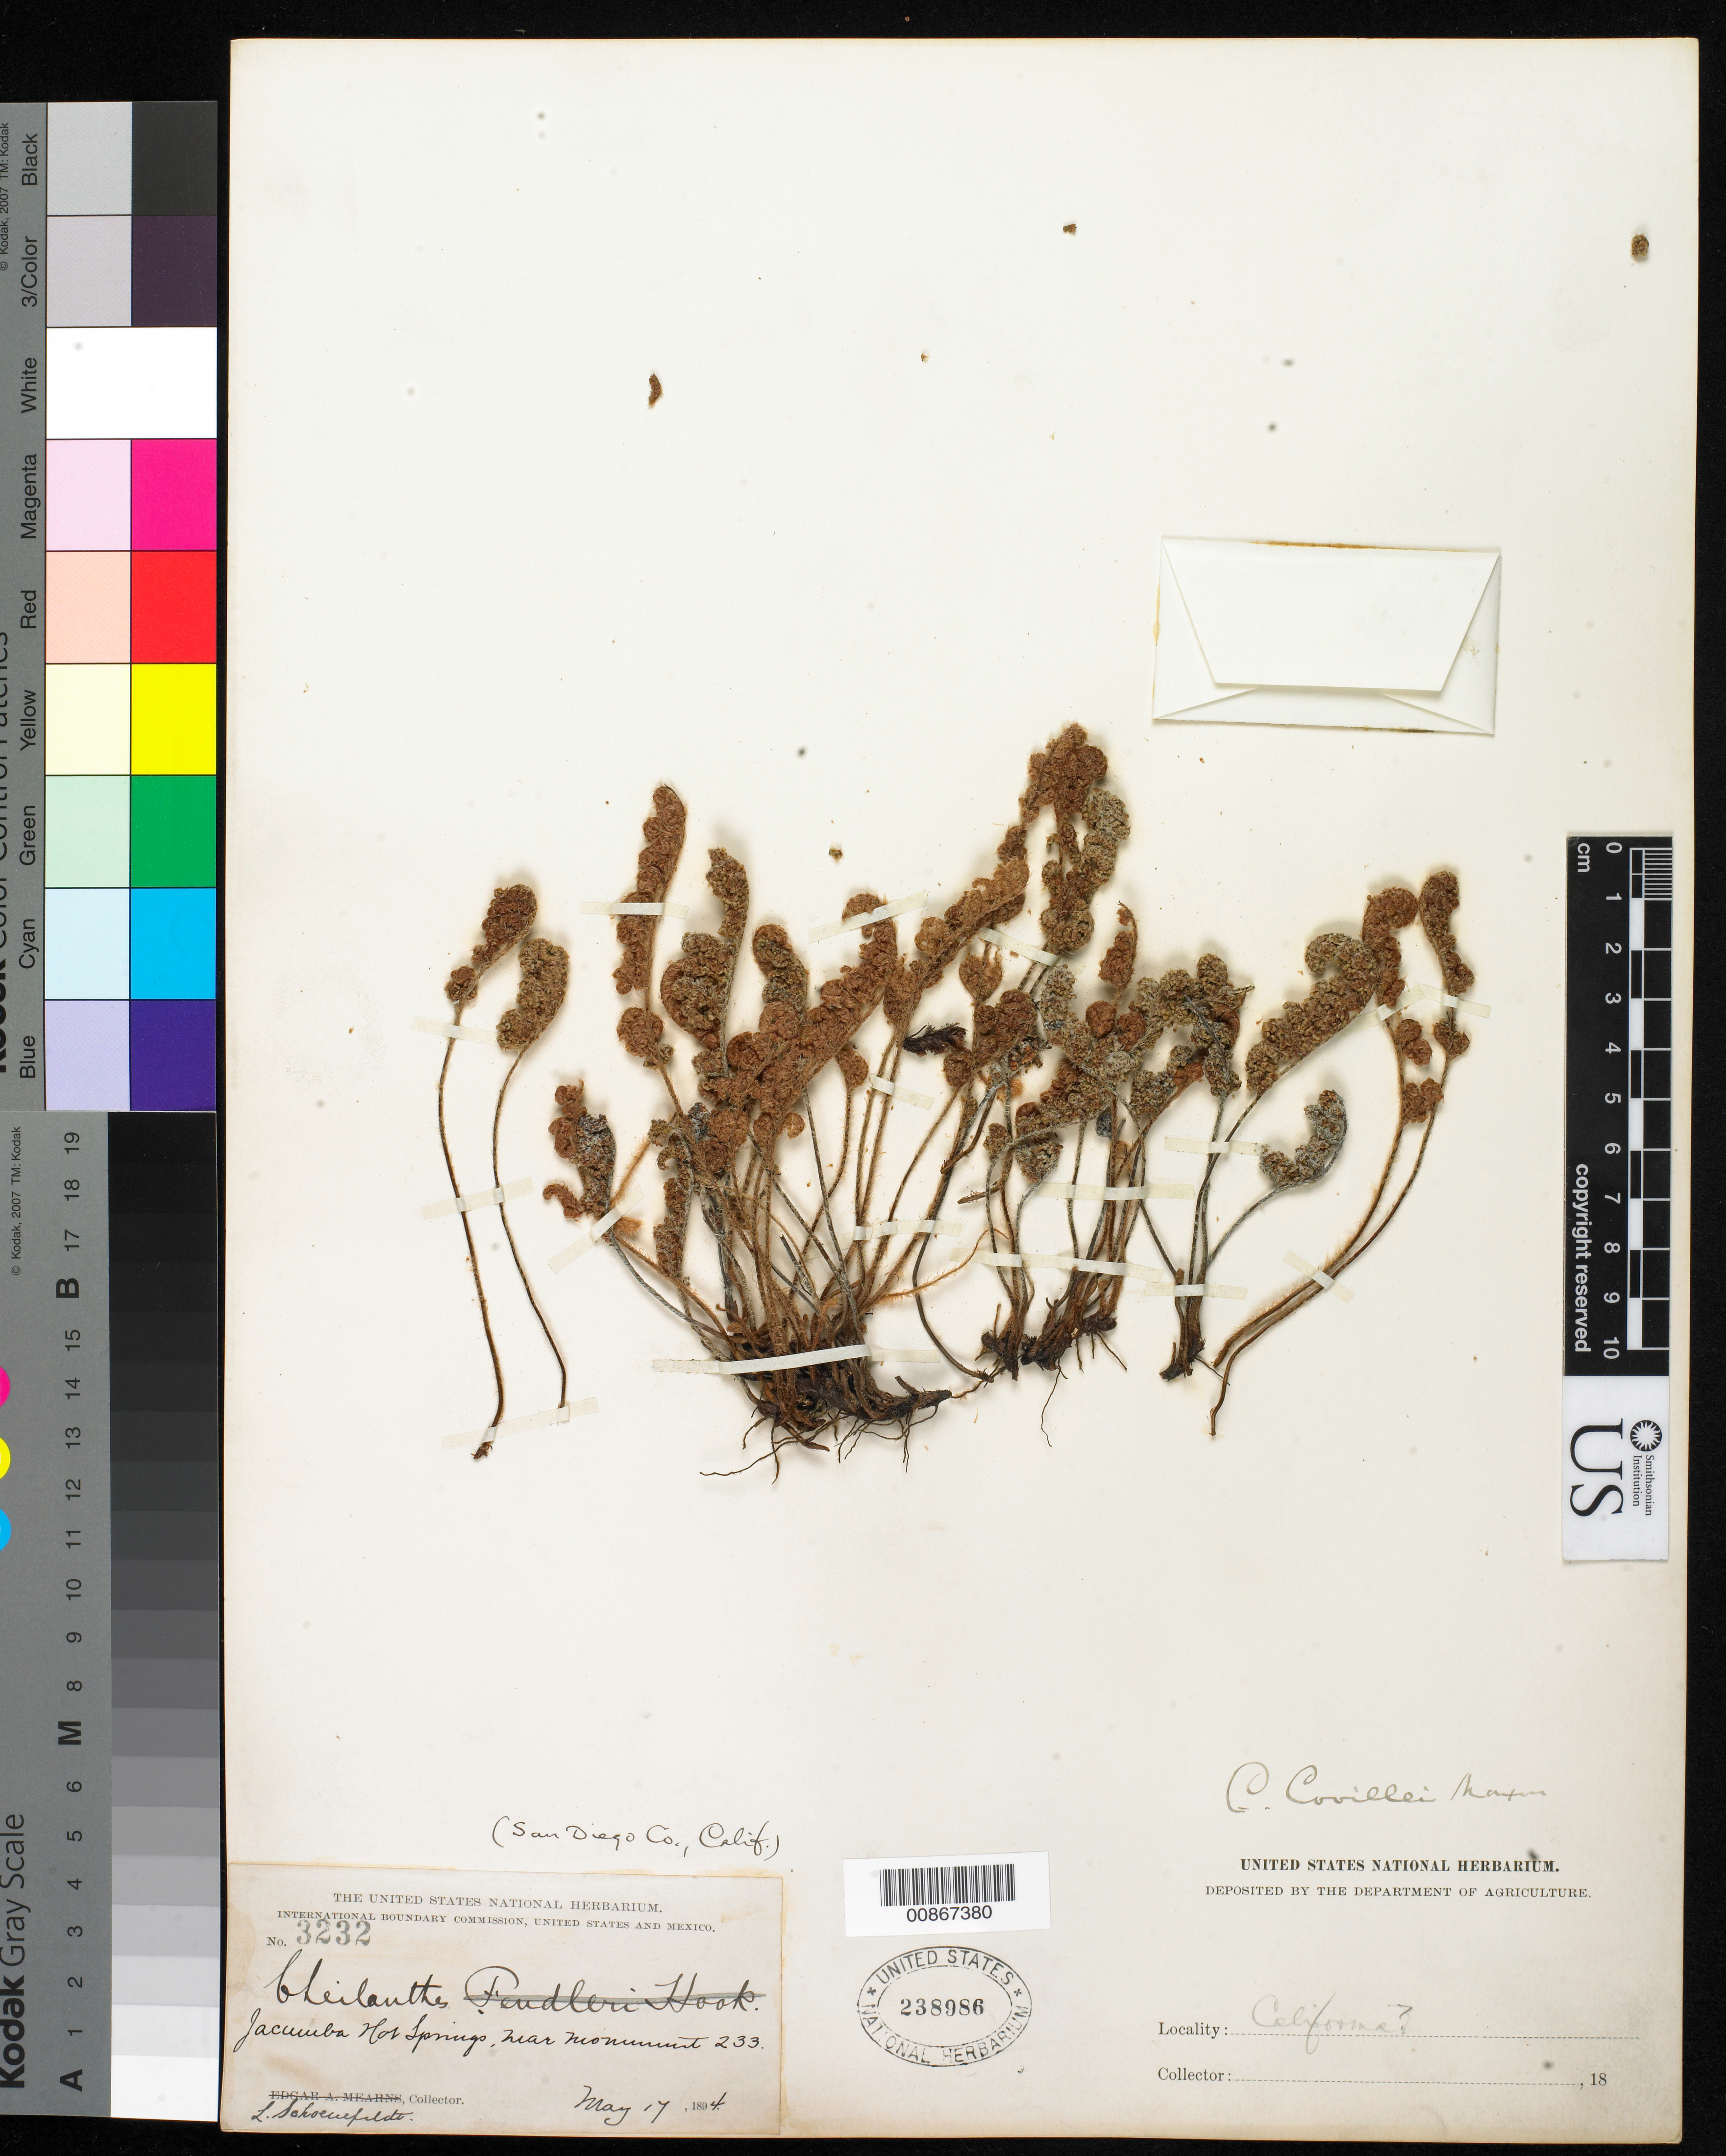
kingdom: Plantae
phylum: Tracheophyta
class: Polypodiopsida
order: Polypodiales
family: Pteridaceae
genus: Myriopteris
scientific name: Myriopteris covillei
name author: (Maxon) Á. Löve & D. Löve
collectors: L. Schoenfeldt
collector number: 3232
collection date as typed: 17 May 1894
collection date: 1894-05-17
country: United States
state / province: California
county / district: San Diego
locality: Jacumba Hot Springs, near monument 233, California.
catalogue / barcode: US 238986